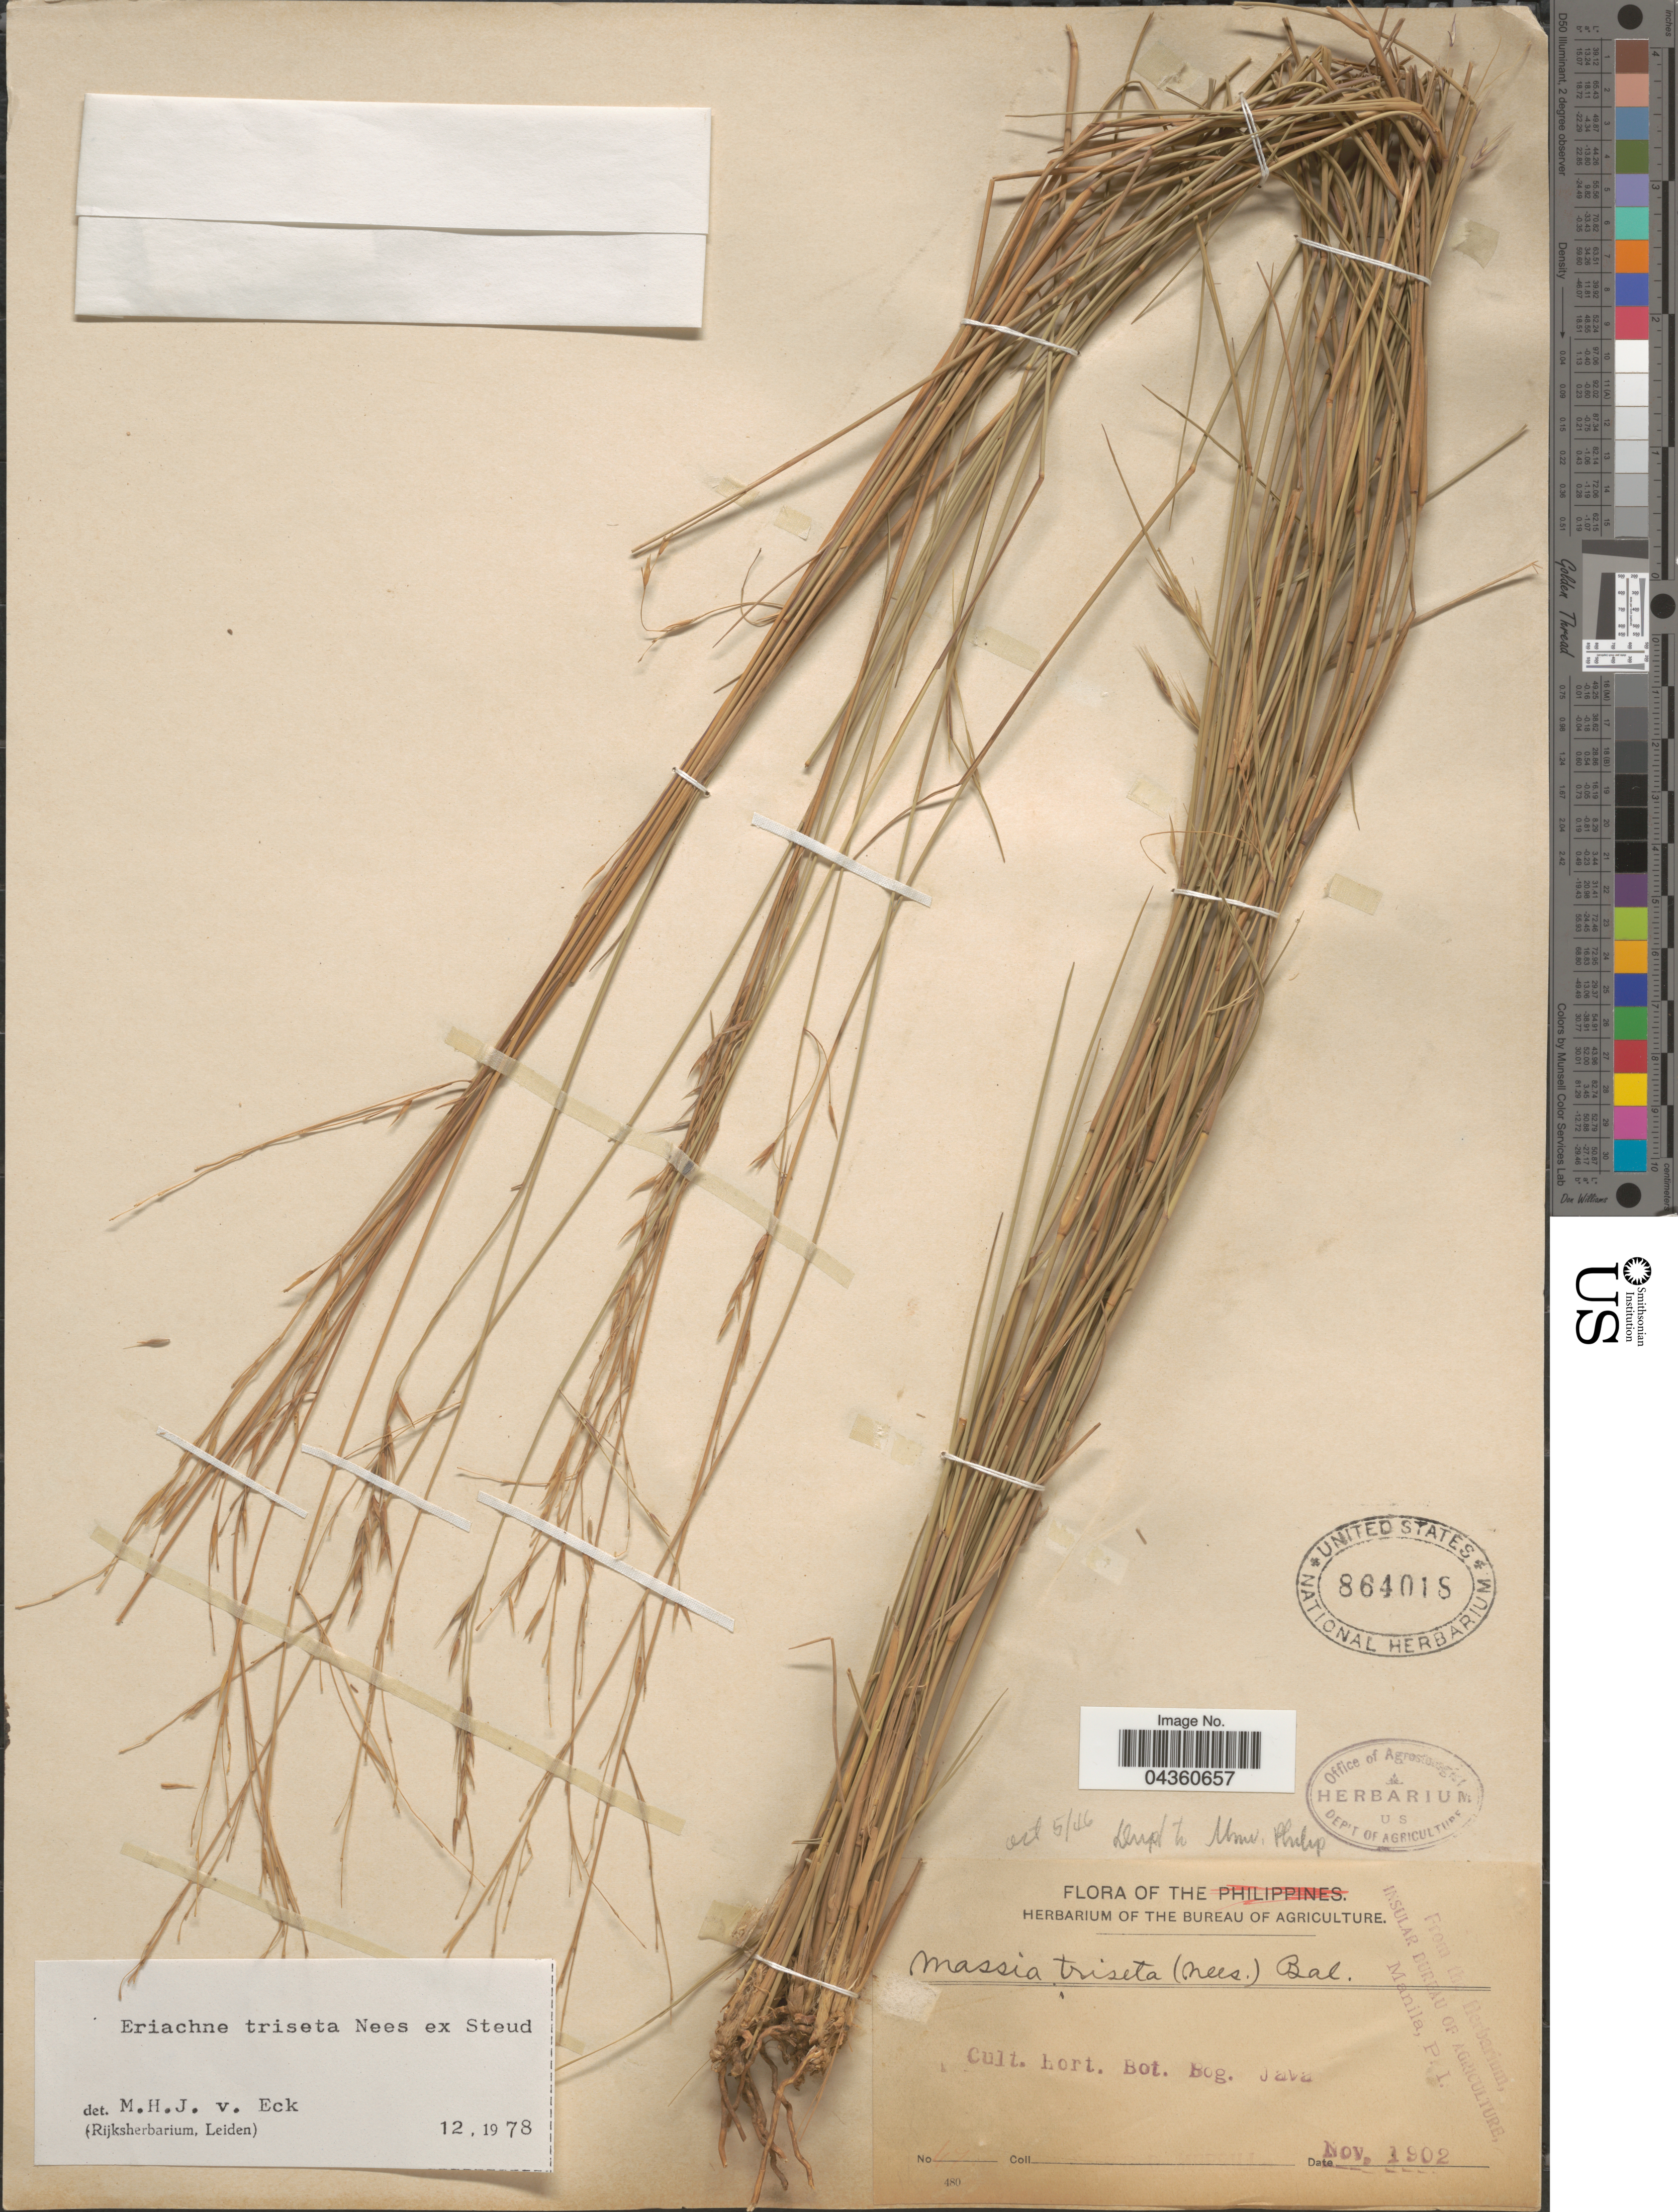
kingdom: Plantae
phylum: Tracheophyta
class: Liliopsida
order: Poales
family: Poaceae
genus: Eriachne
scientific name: Eriachne triseta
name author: Nees ex Steud.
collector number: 47*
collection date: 1902-11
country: Indonesia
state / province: Java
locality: Hort. Bot. Bog. Java.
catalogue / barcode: US 864018